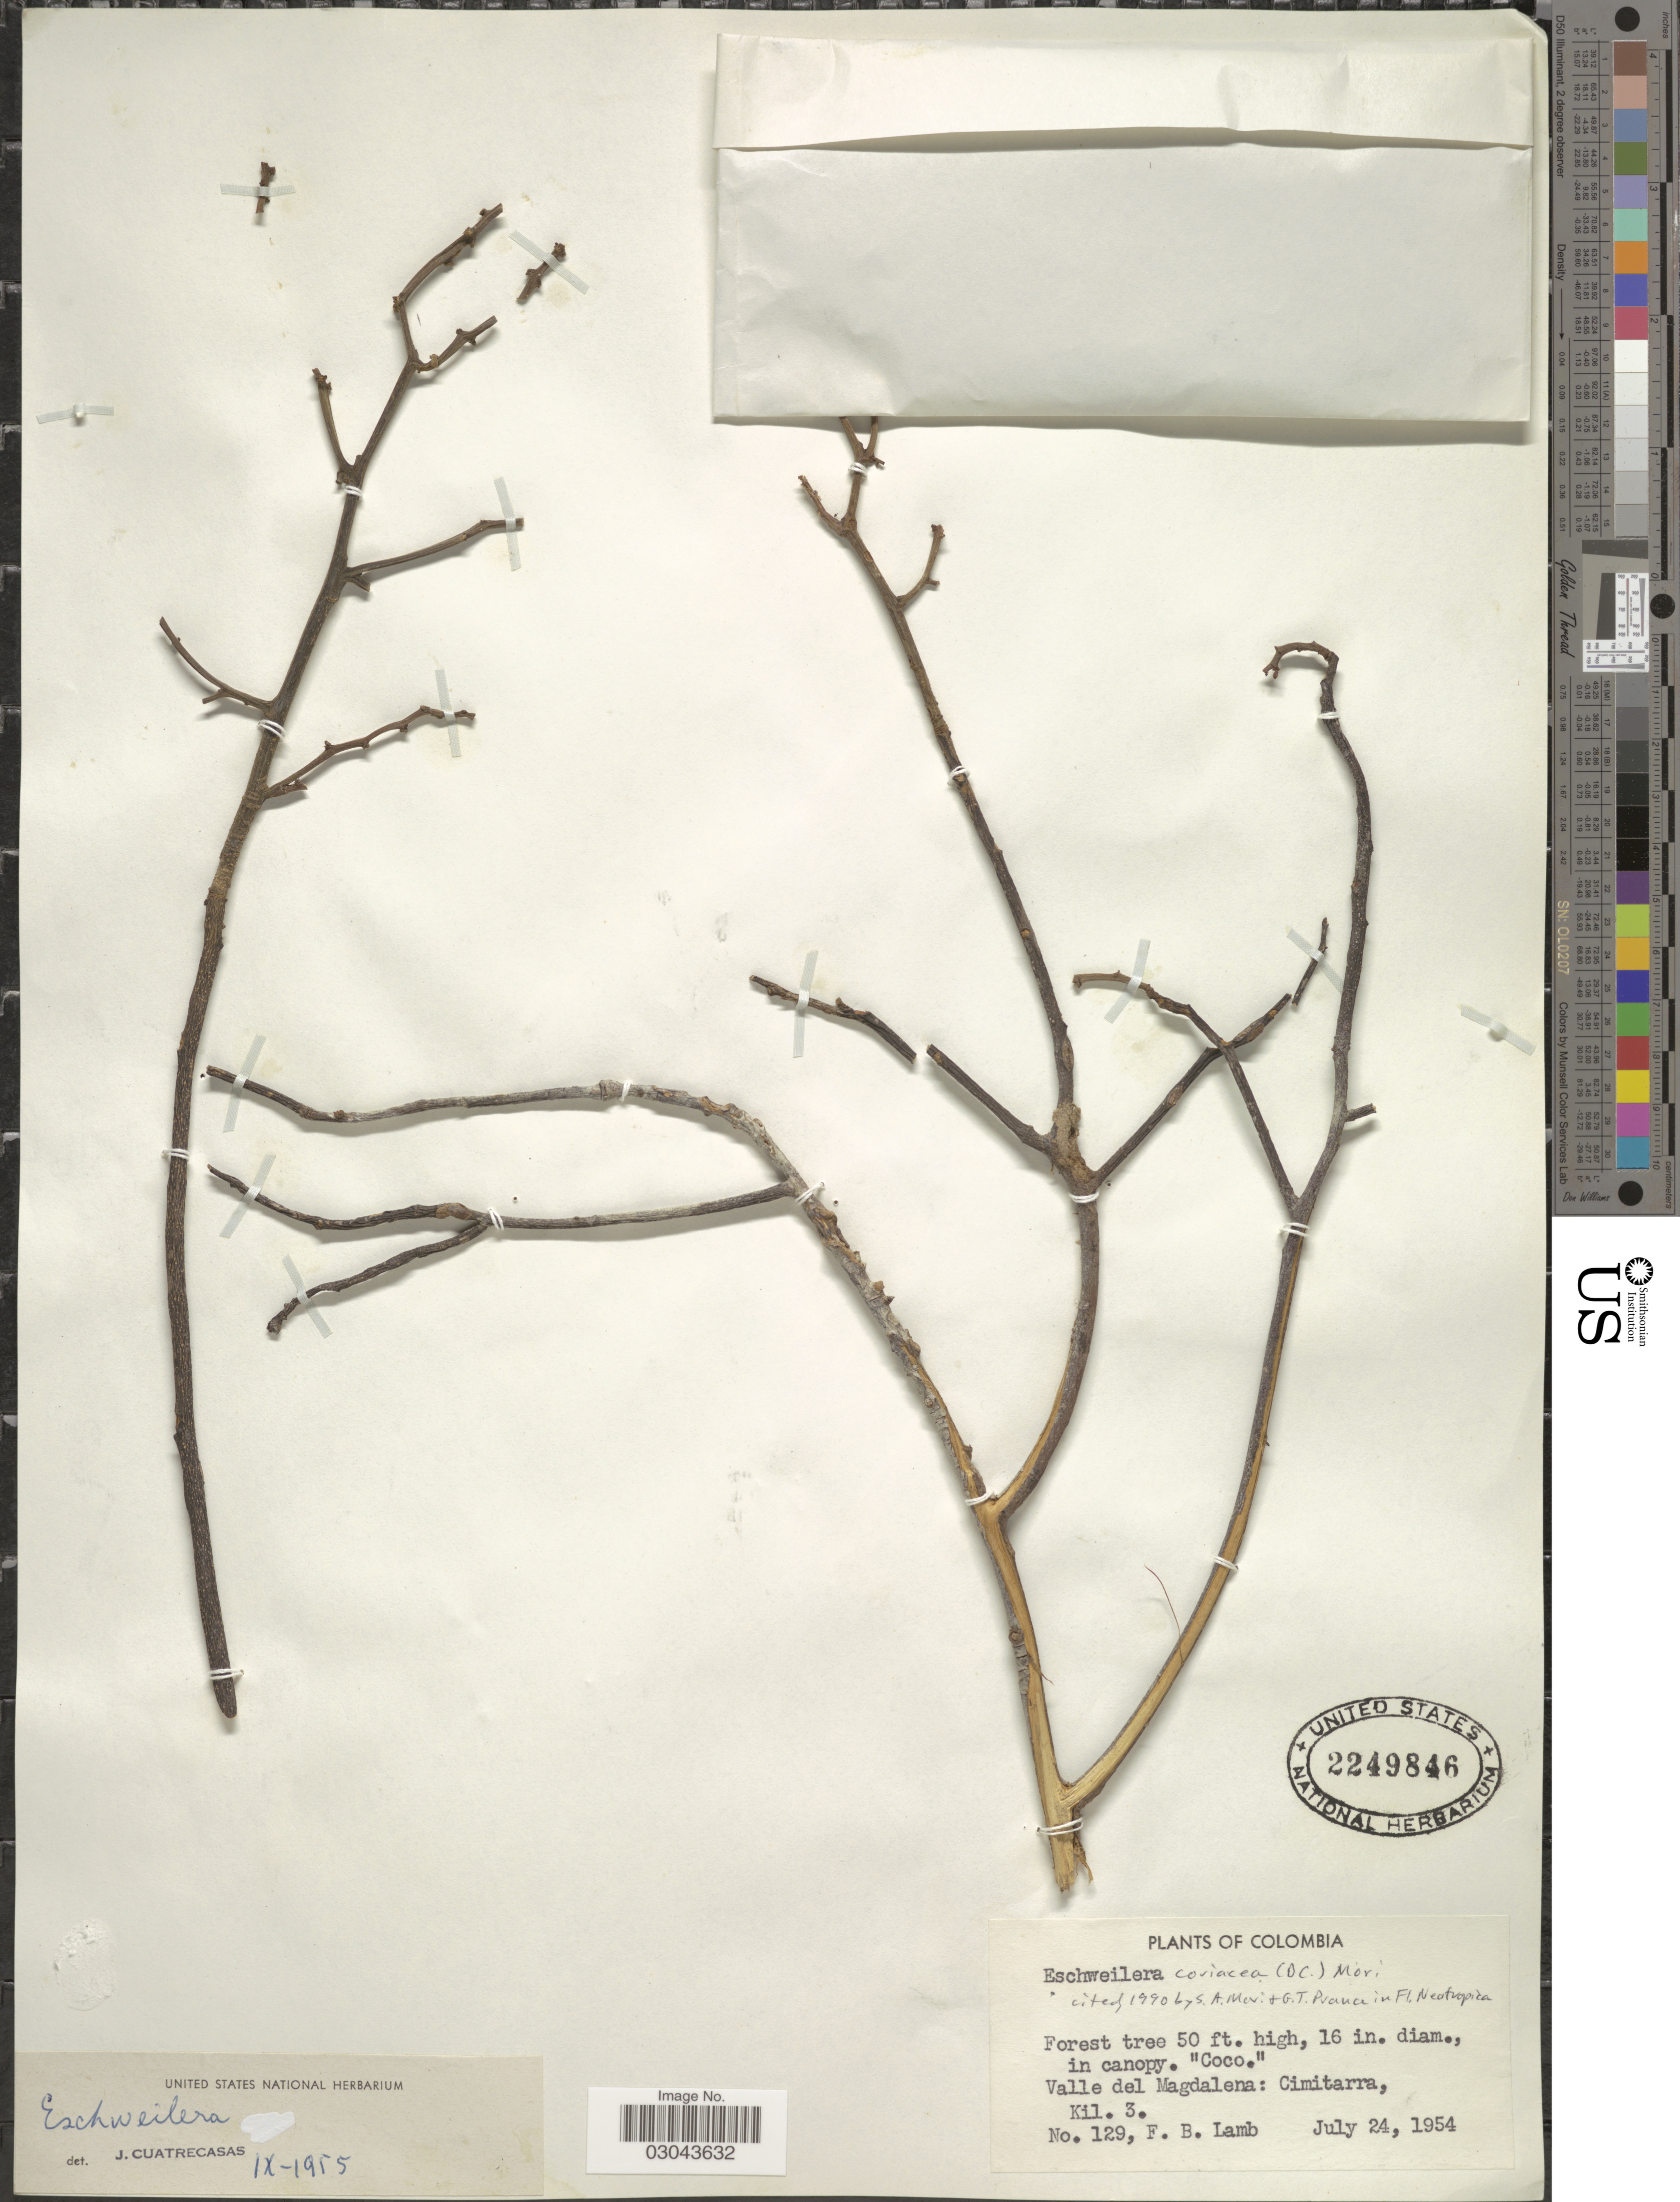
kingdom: Plantae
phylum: Tracheophyta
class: Magnoliopsida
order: Ericales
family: Lecythidaceae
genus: Eschweilera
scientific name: Eschweilera coriacea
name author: (DC.) S.A. Mori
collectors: F. B. Lamb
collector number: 129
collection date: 1954-07-24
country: Colombia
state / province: Magdalena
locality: Valle del Magdalena: Cimitarra, Kil. 3.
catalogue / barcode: US 2249846